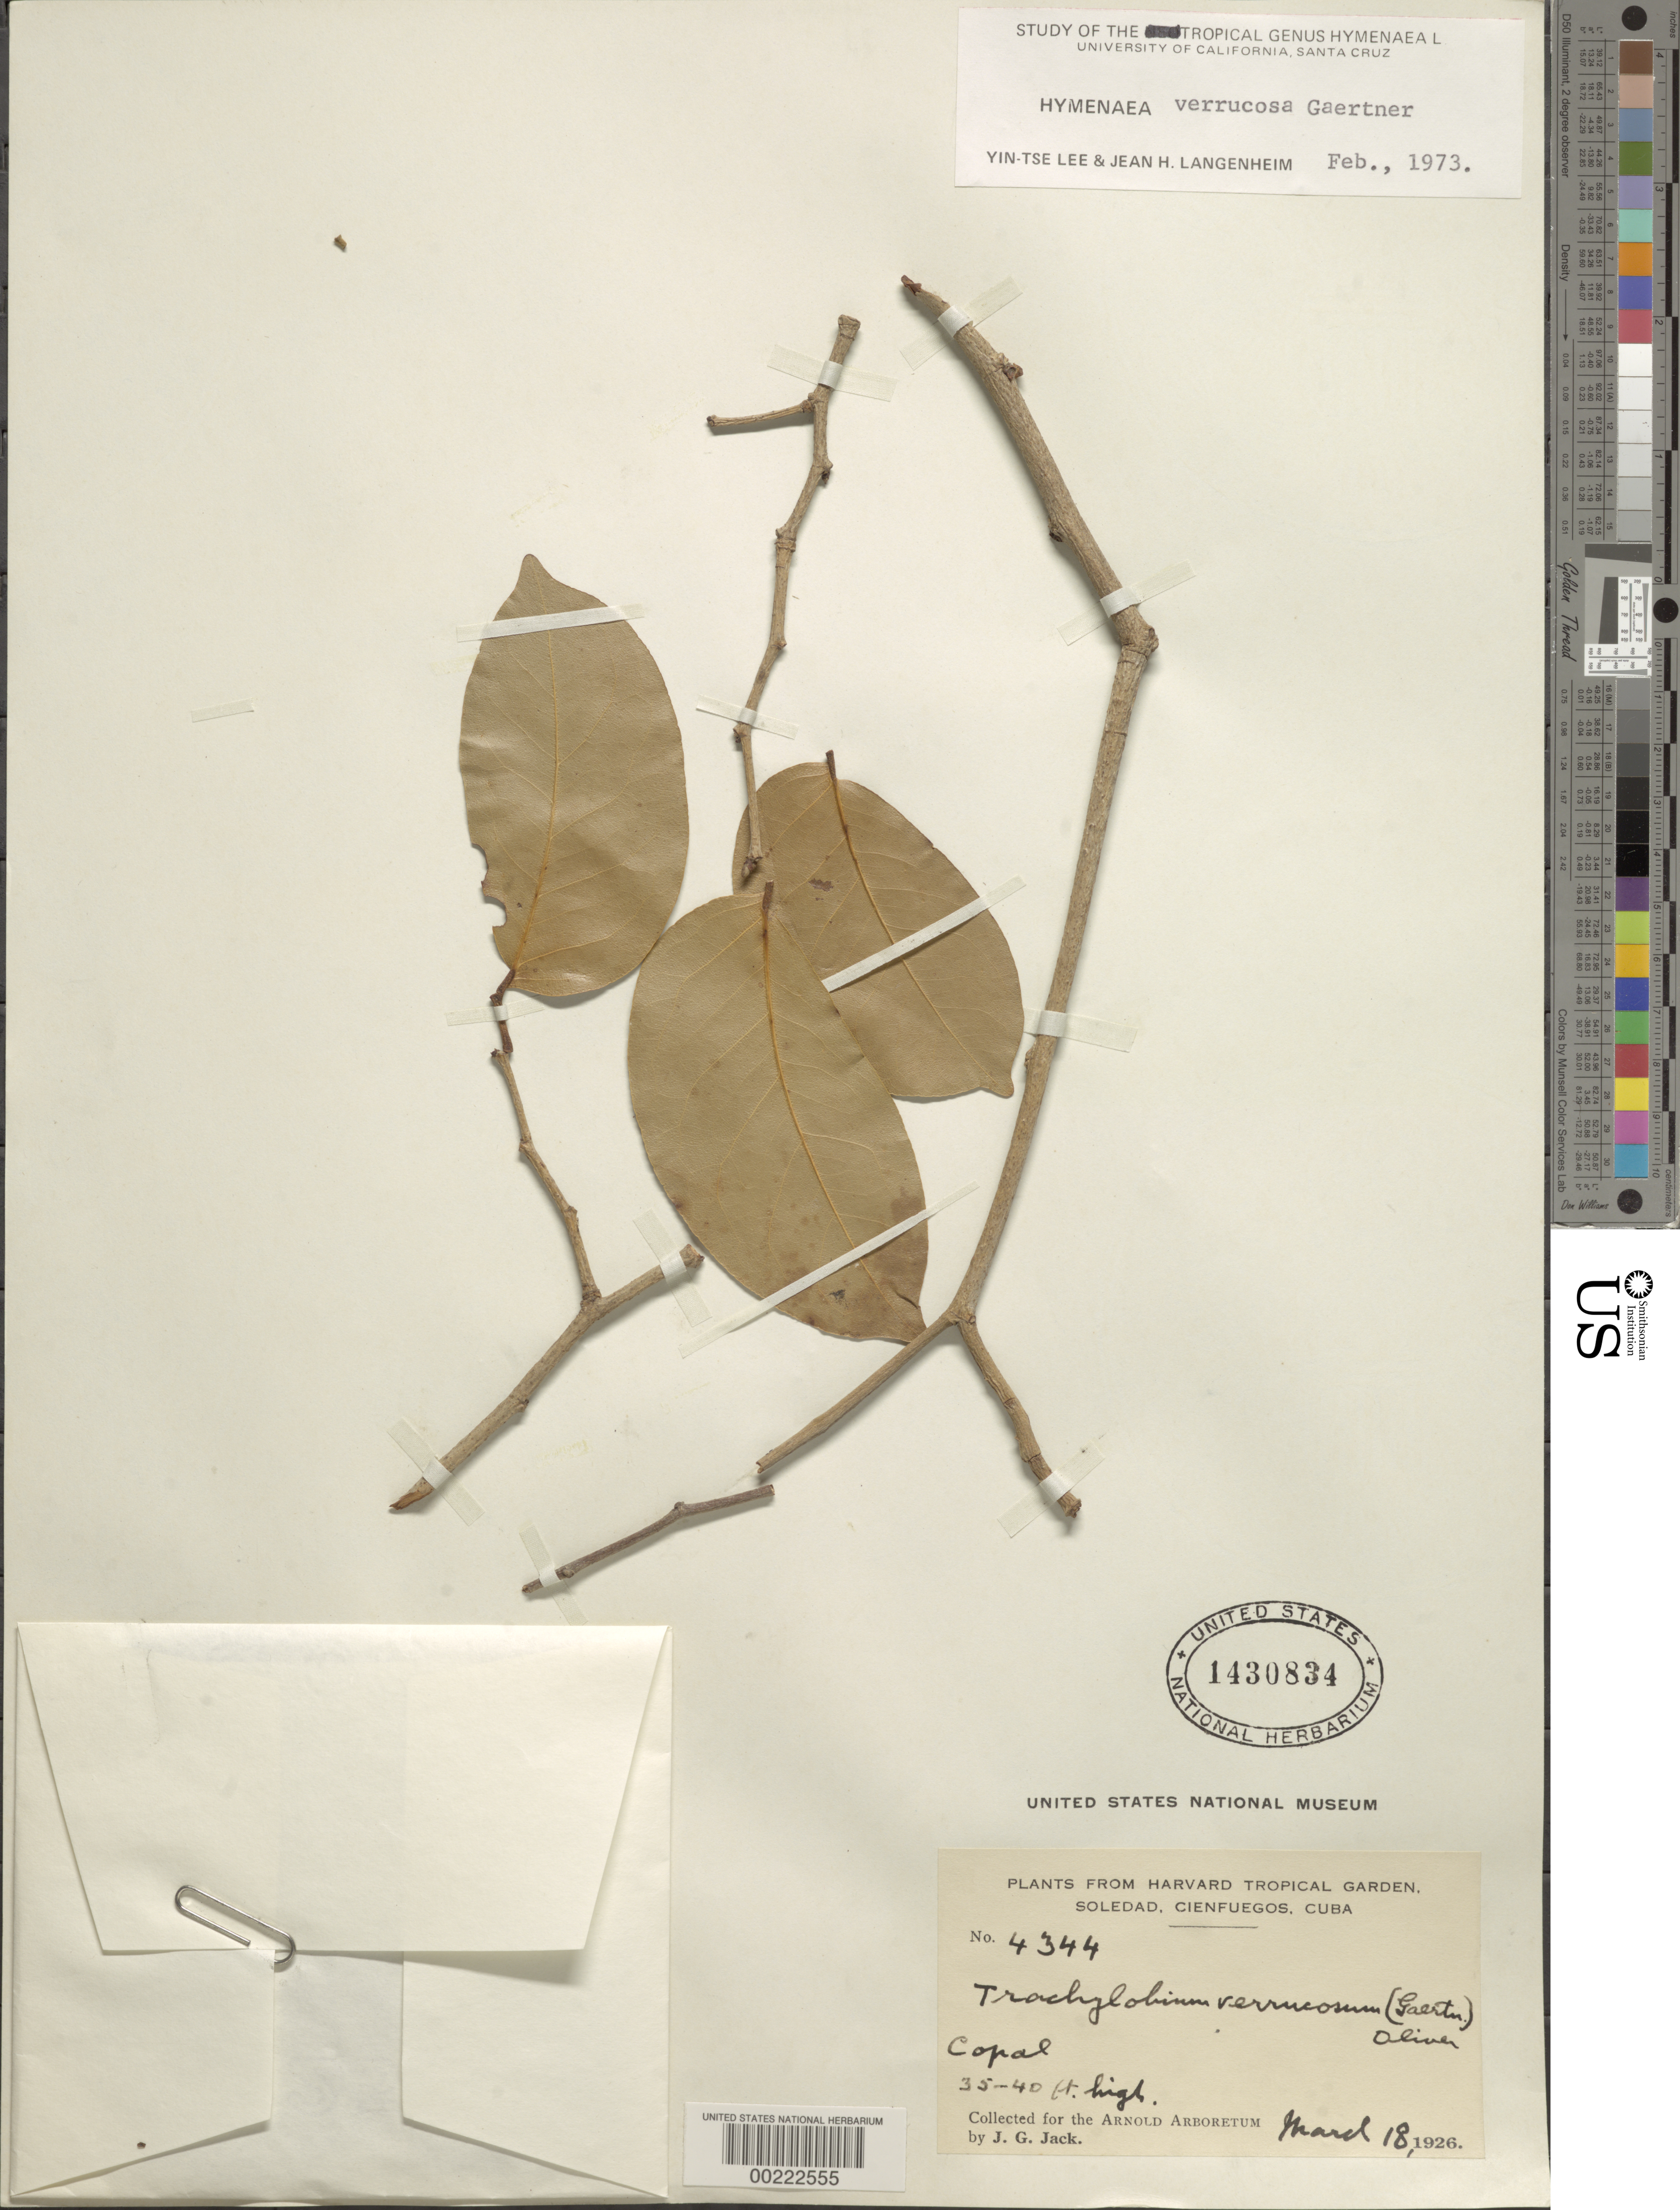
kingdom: Plantae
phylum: Tracheophyta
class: Magnoliopsida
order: Fabales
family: Fabaceae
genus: Hymenaea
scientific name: Hymenaea verrucosa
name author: Gaertn.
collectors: J. G. Jack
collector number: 4344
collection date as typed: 18 Mar 1926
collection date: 1926-03-18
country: Cuba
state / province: Las Villas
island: Greater Antilles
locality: Soledad, cienfuegos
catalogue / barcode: US 1430834